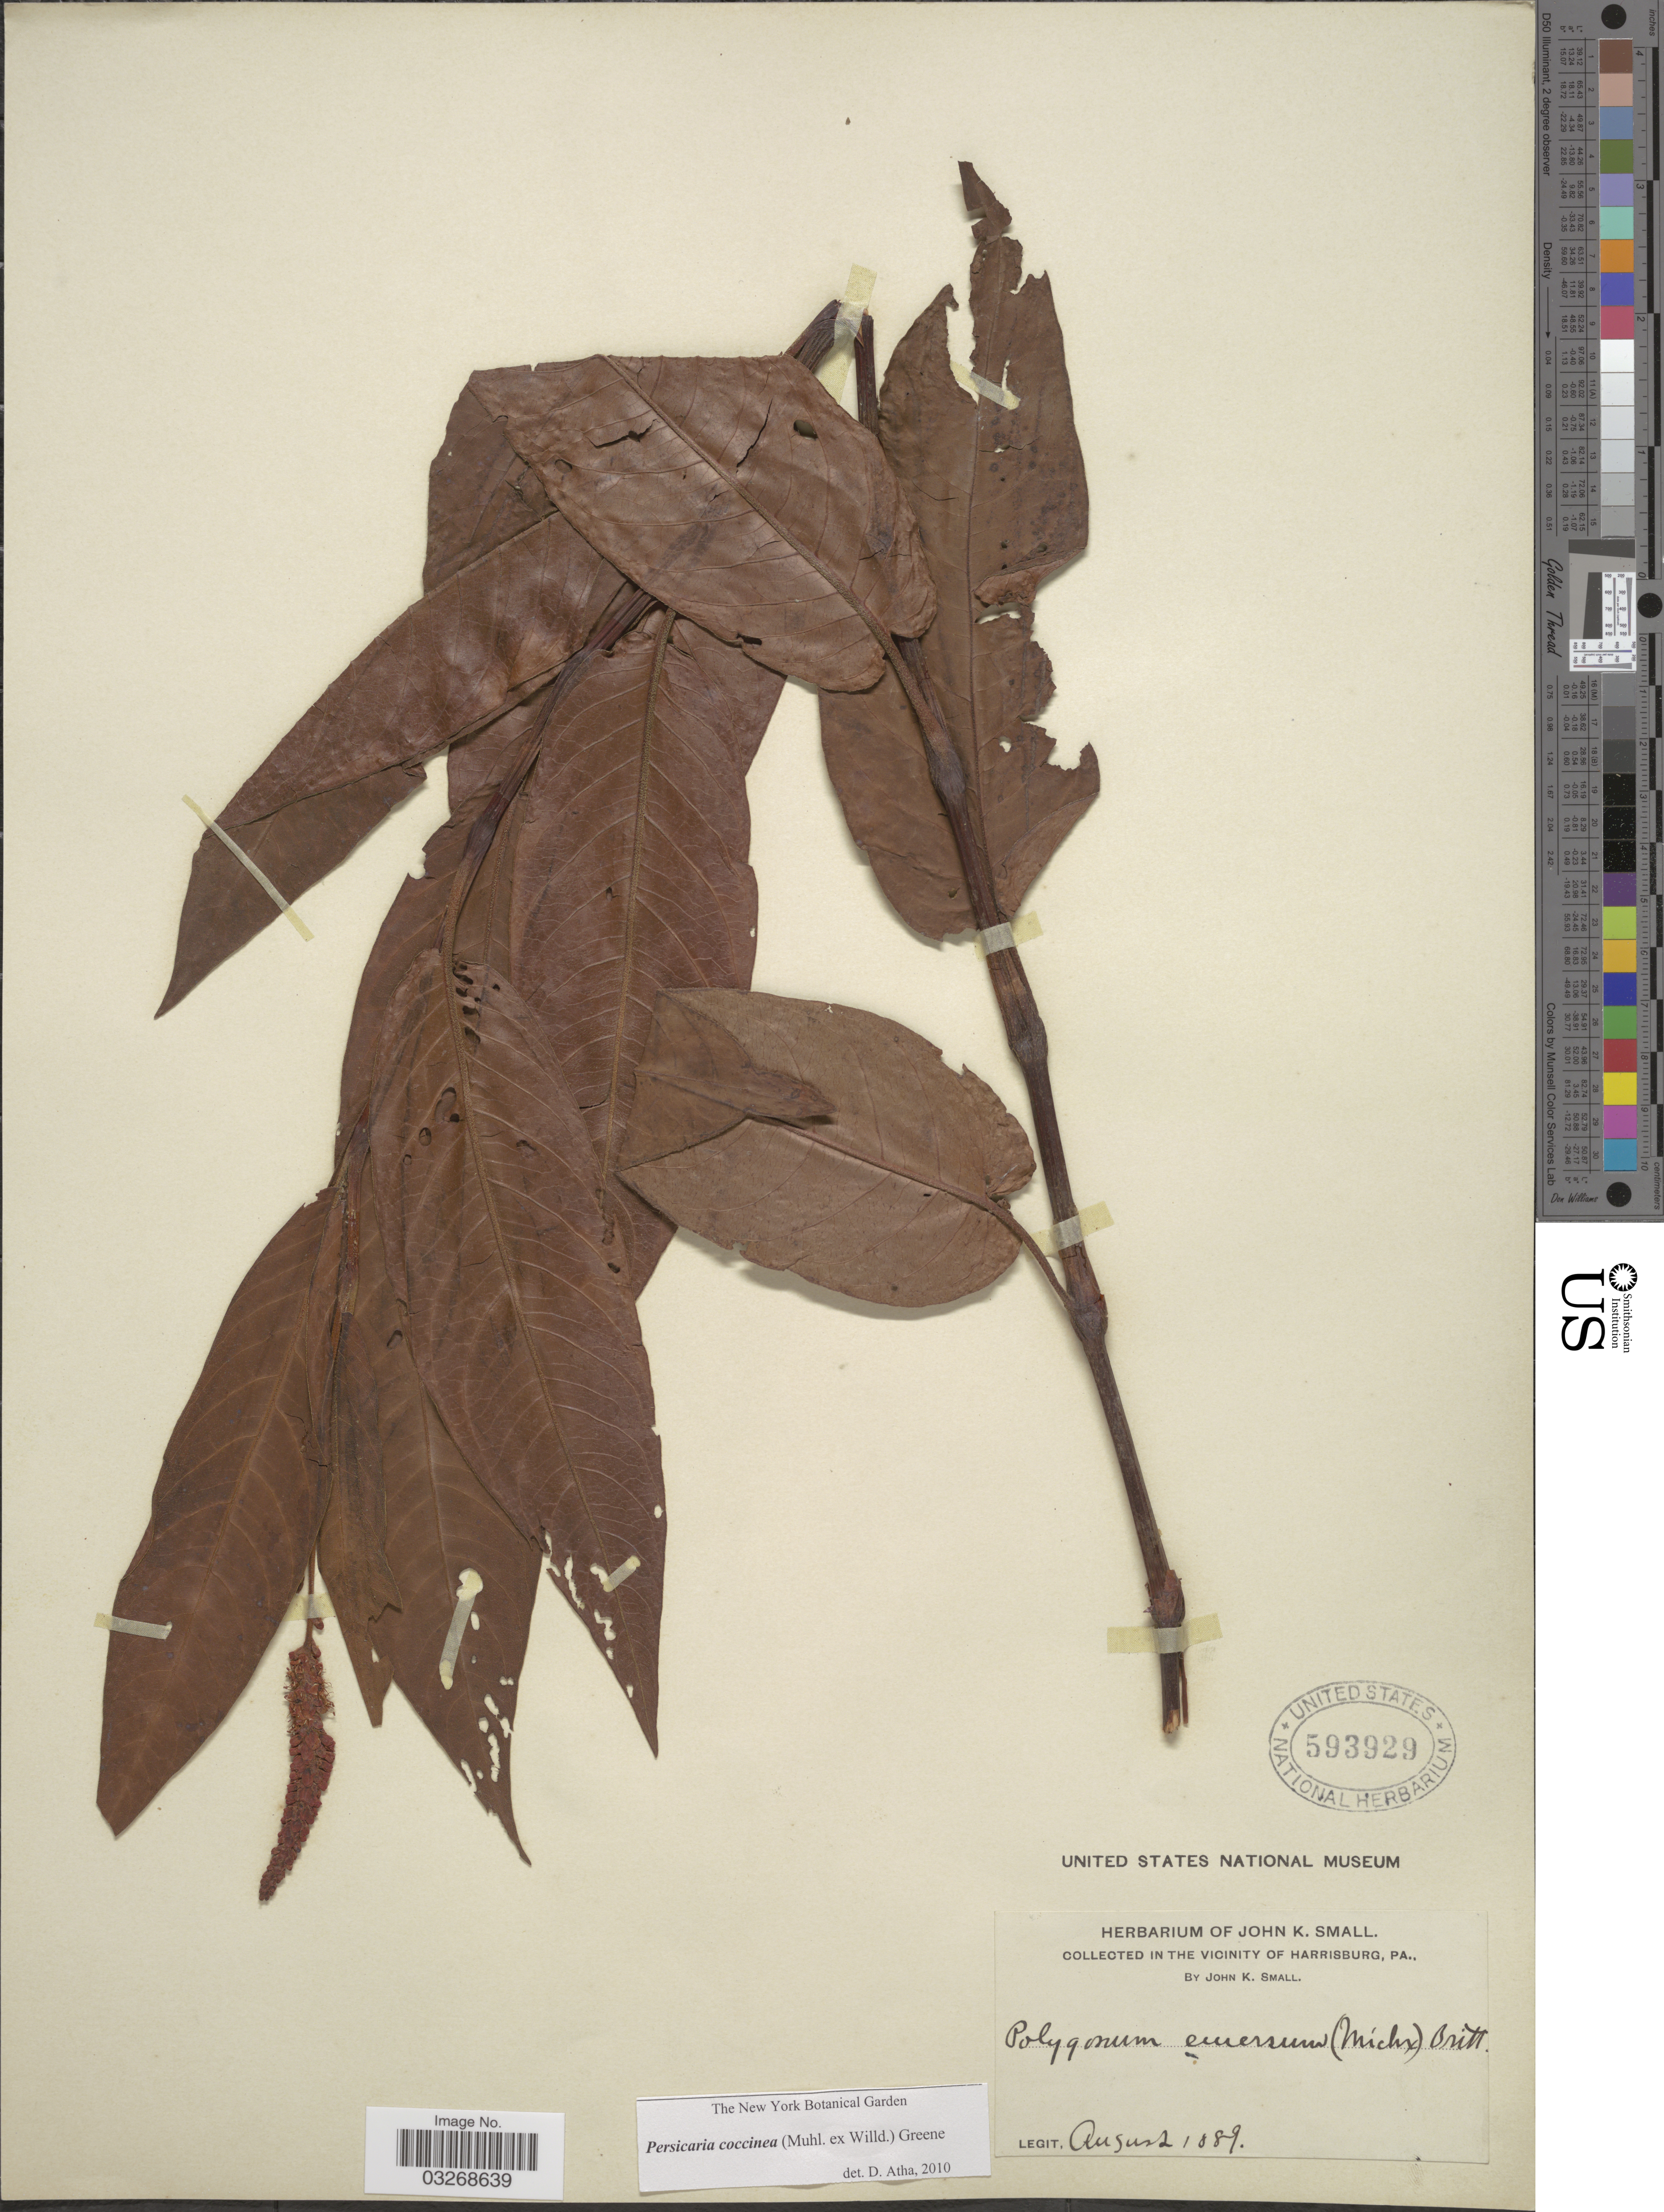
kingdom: Plantae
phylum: Tracheophyta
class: Magnoliopsida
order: Caryophyllales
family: Polygonaceae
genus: Persicaria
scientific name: Persicaria coccinea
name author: (Muhl. ex Willd.) Greene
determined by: Atha, D. E.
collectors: J. K. Small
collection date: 1889-08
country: United States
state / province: Pennsylvania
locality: In the vicinity of Harrisburg.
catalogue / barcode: US 593929